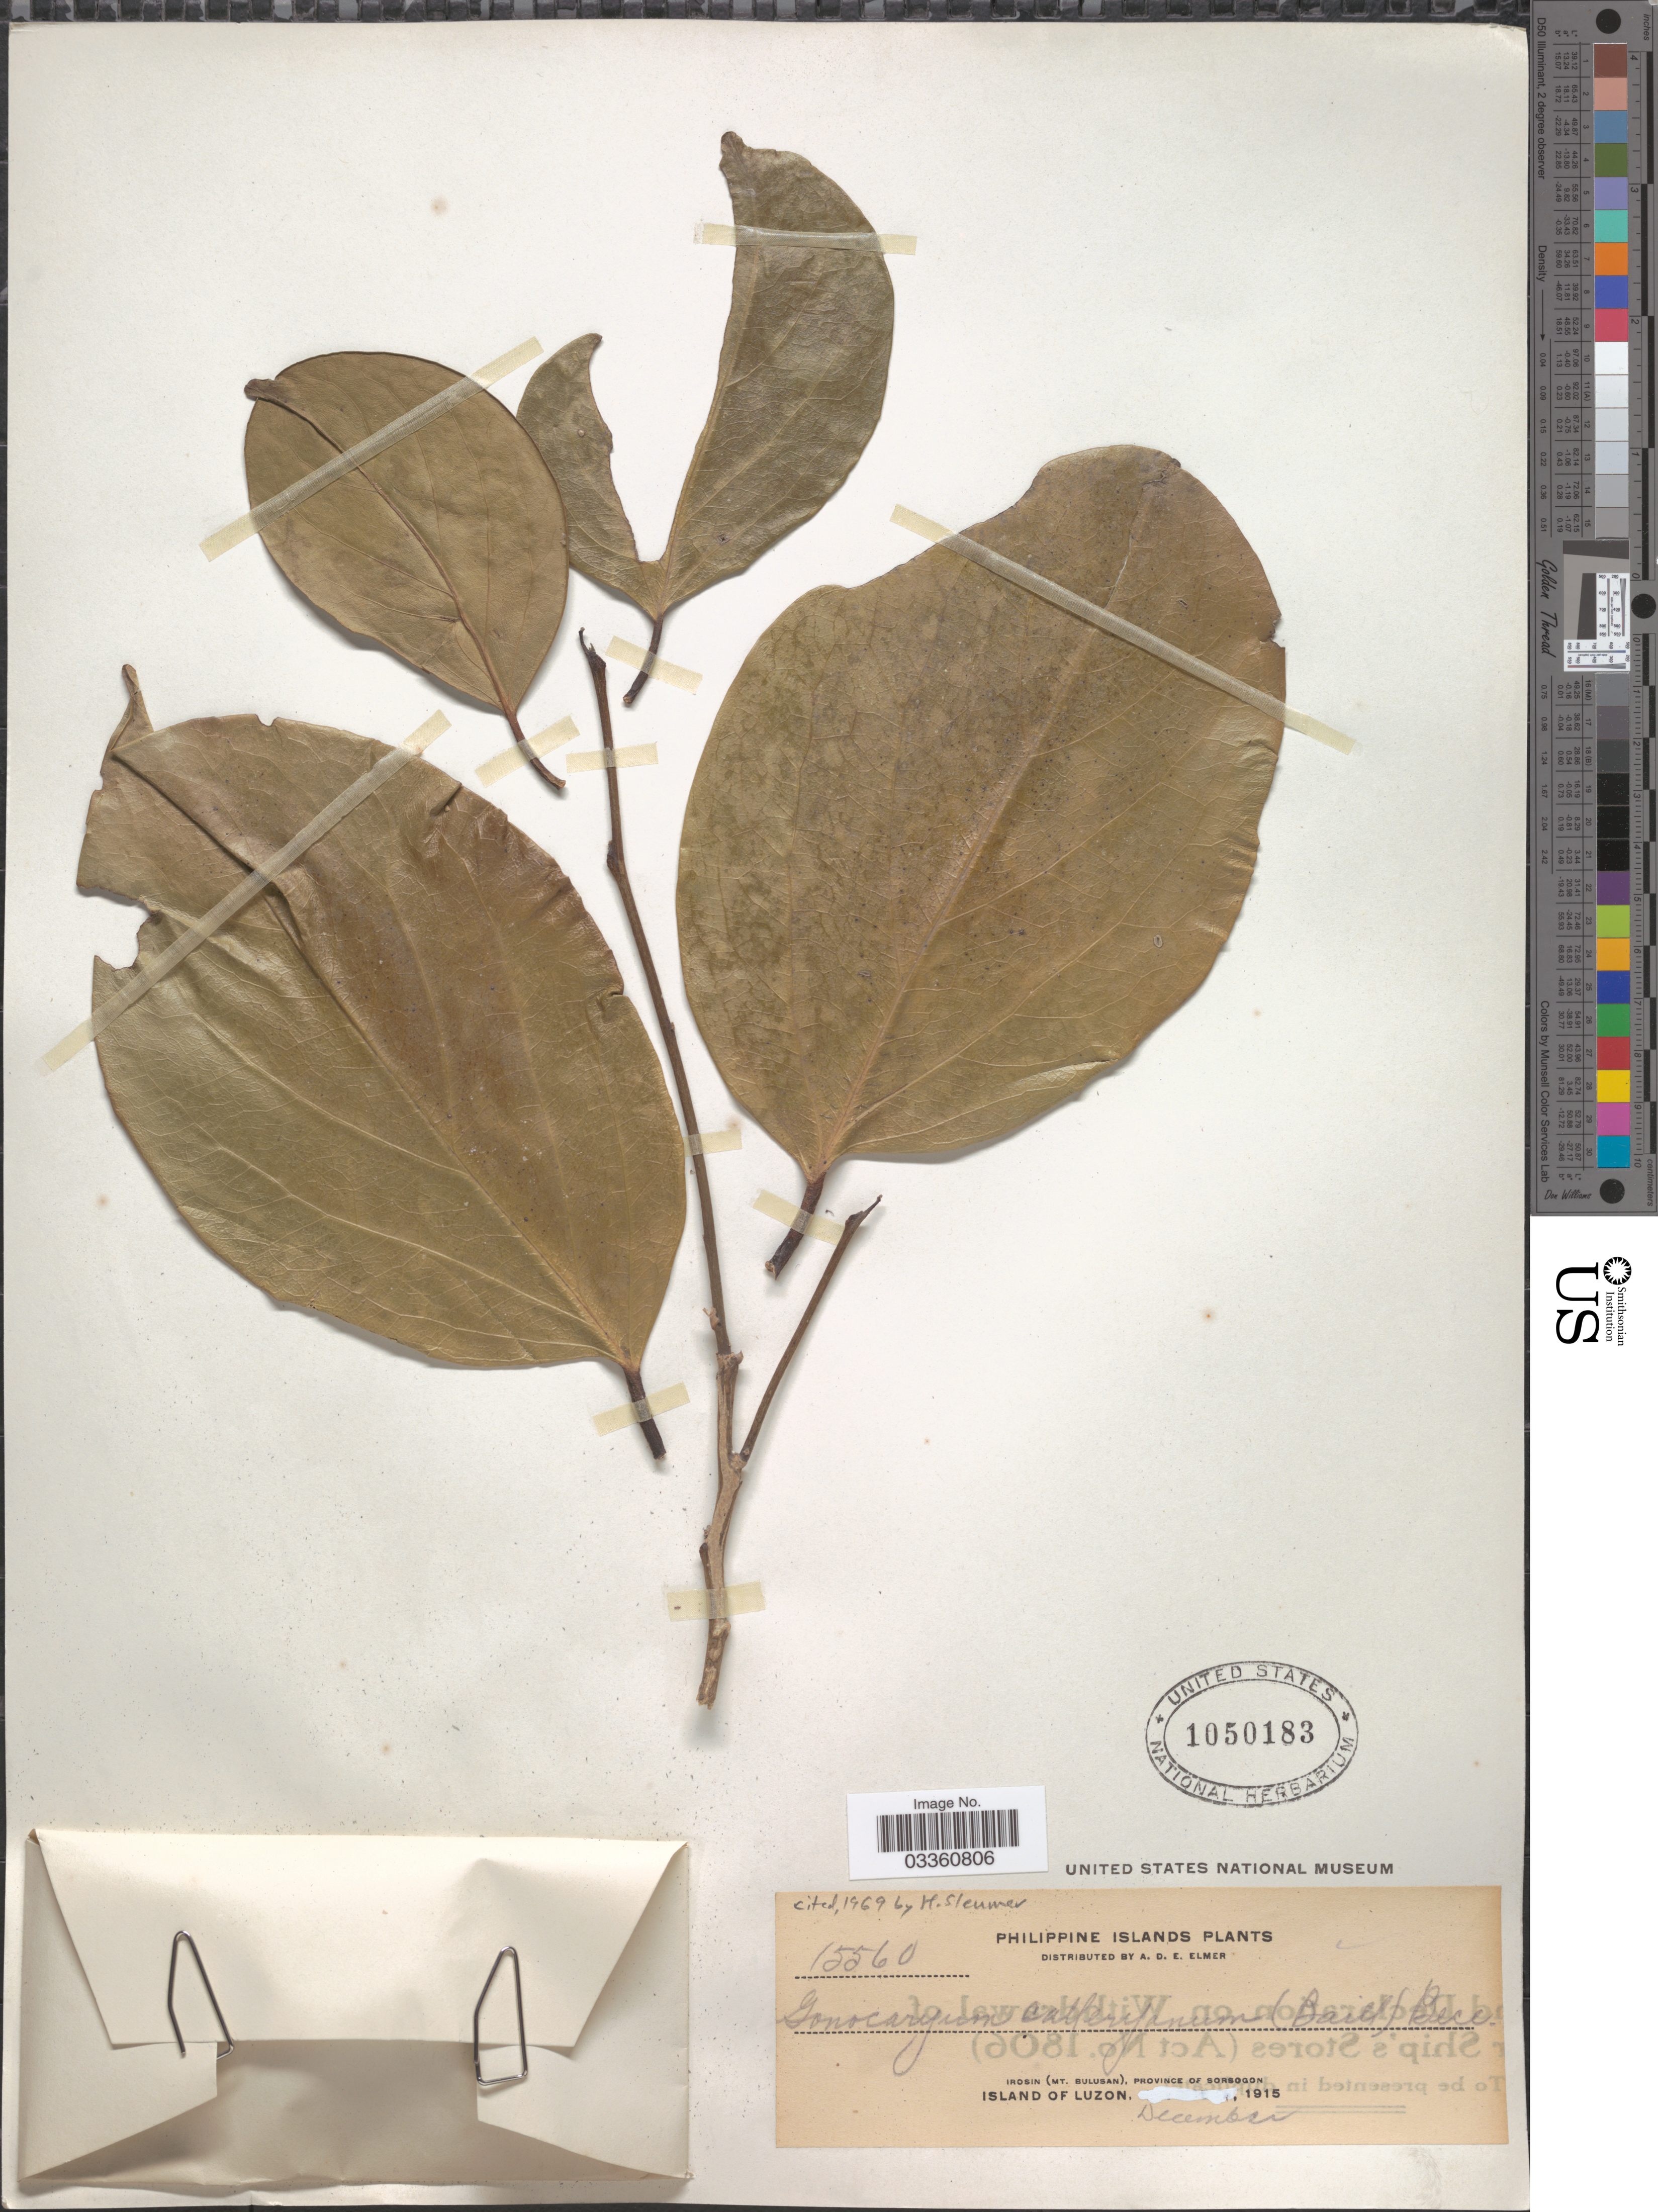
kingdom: Plantae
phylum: Tracheophyta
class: Magnoliopsida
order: Cardiopteridales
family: Cardiopteridaceae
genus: Gonocaryum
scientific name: Gonocaryum calleryanum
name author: (Baill.) Becc.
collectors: A. D. E. Elmer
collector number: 15560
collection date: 1915-12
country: Philippines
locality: Irosin (Mt. Bulusan), Province of Sorsogon. Island of Luzon.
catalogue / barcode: US 1050183